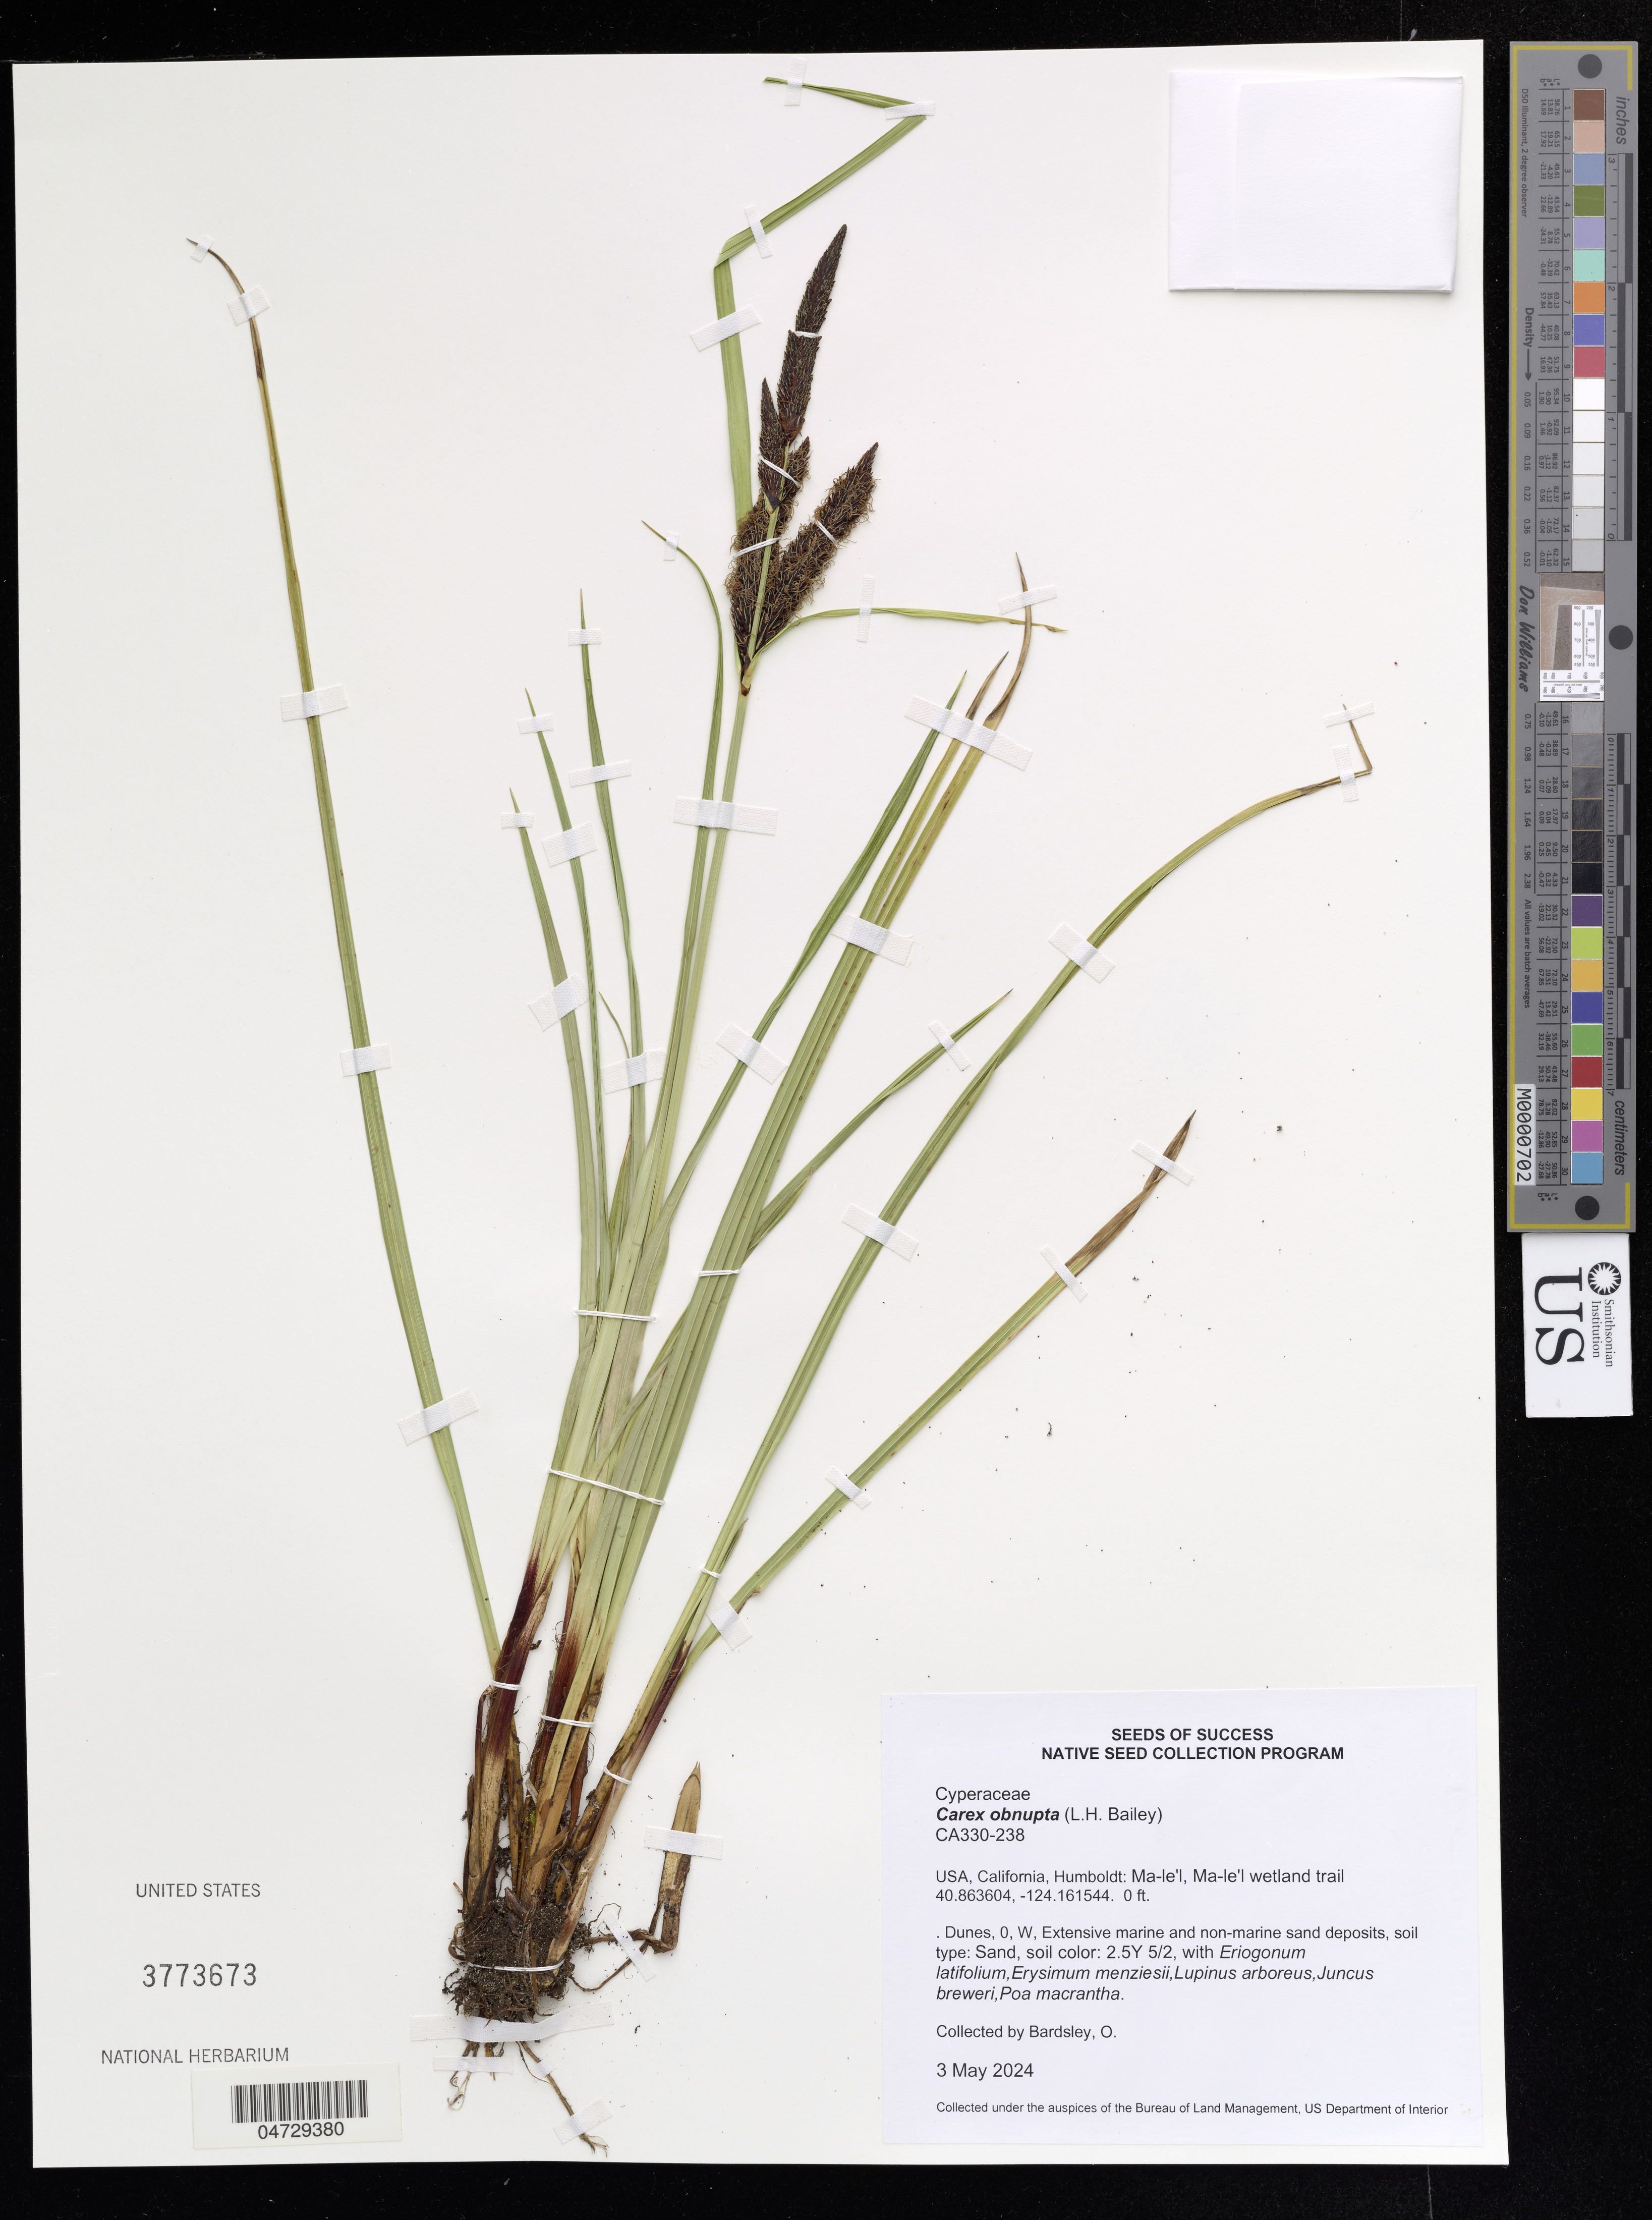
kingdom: Plantae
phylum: Tracheophyta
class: Liliopsida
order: Poales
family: Cyperaceae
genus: Carex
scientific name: Carex obnupta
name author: L.H. Bailey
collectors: O. Bardsley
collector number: CA330-238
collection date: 2024-05-03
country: United States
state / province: California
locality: Humboldt: Ma-le'l, Ma-le'l wetland trail.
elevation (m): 0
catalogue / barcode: US 3773673